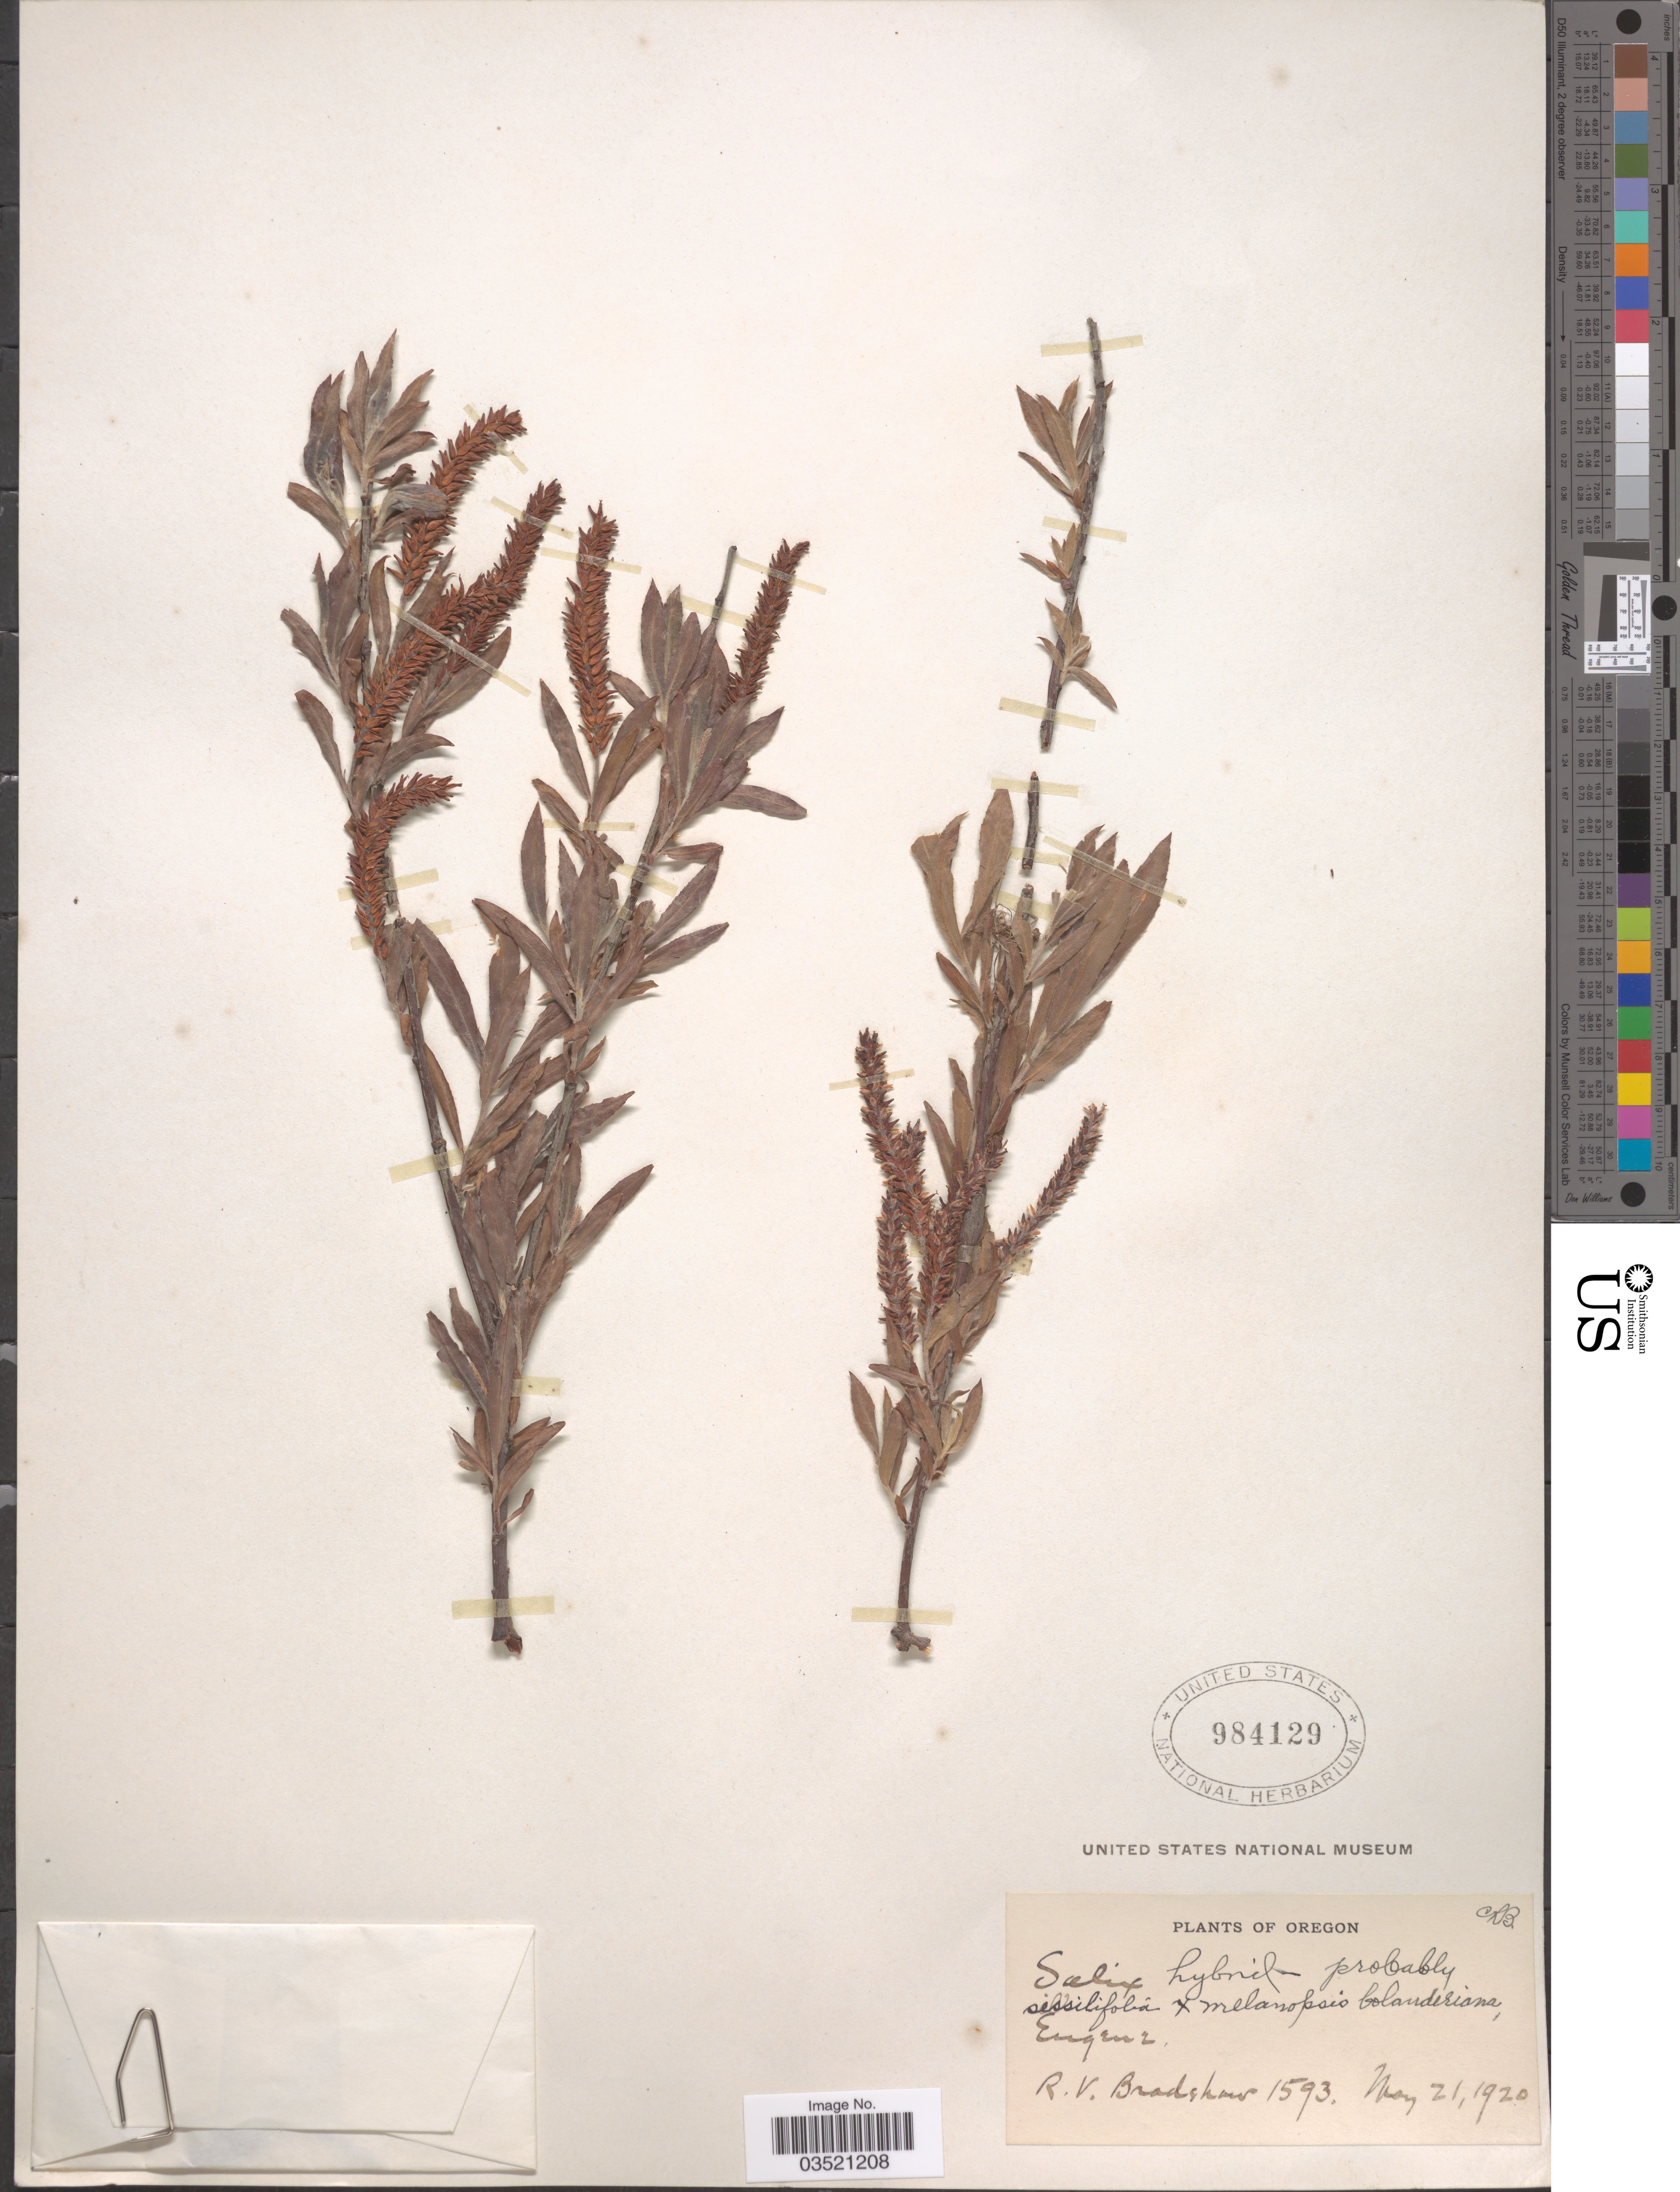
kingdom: Plantae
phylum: Tracheophyta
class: Magnoliopsida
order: Malpighiales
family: Salicaceae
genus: Salix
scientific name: Salix sessilifolia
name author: Nutt.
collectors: R. Bradshaw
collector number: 1593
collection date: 1920-05-21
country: United States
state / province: Oregon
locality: Eugene.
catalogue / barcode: US 984129